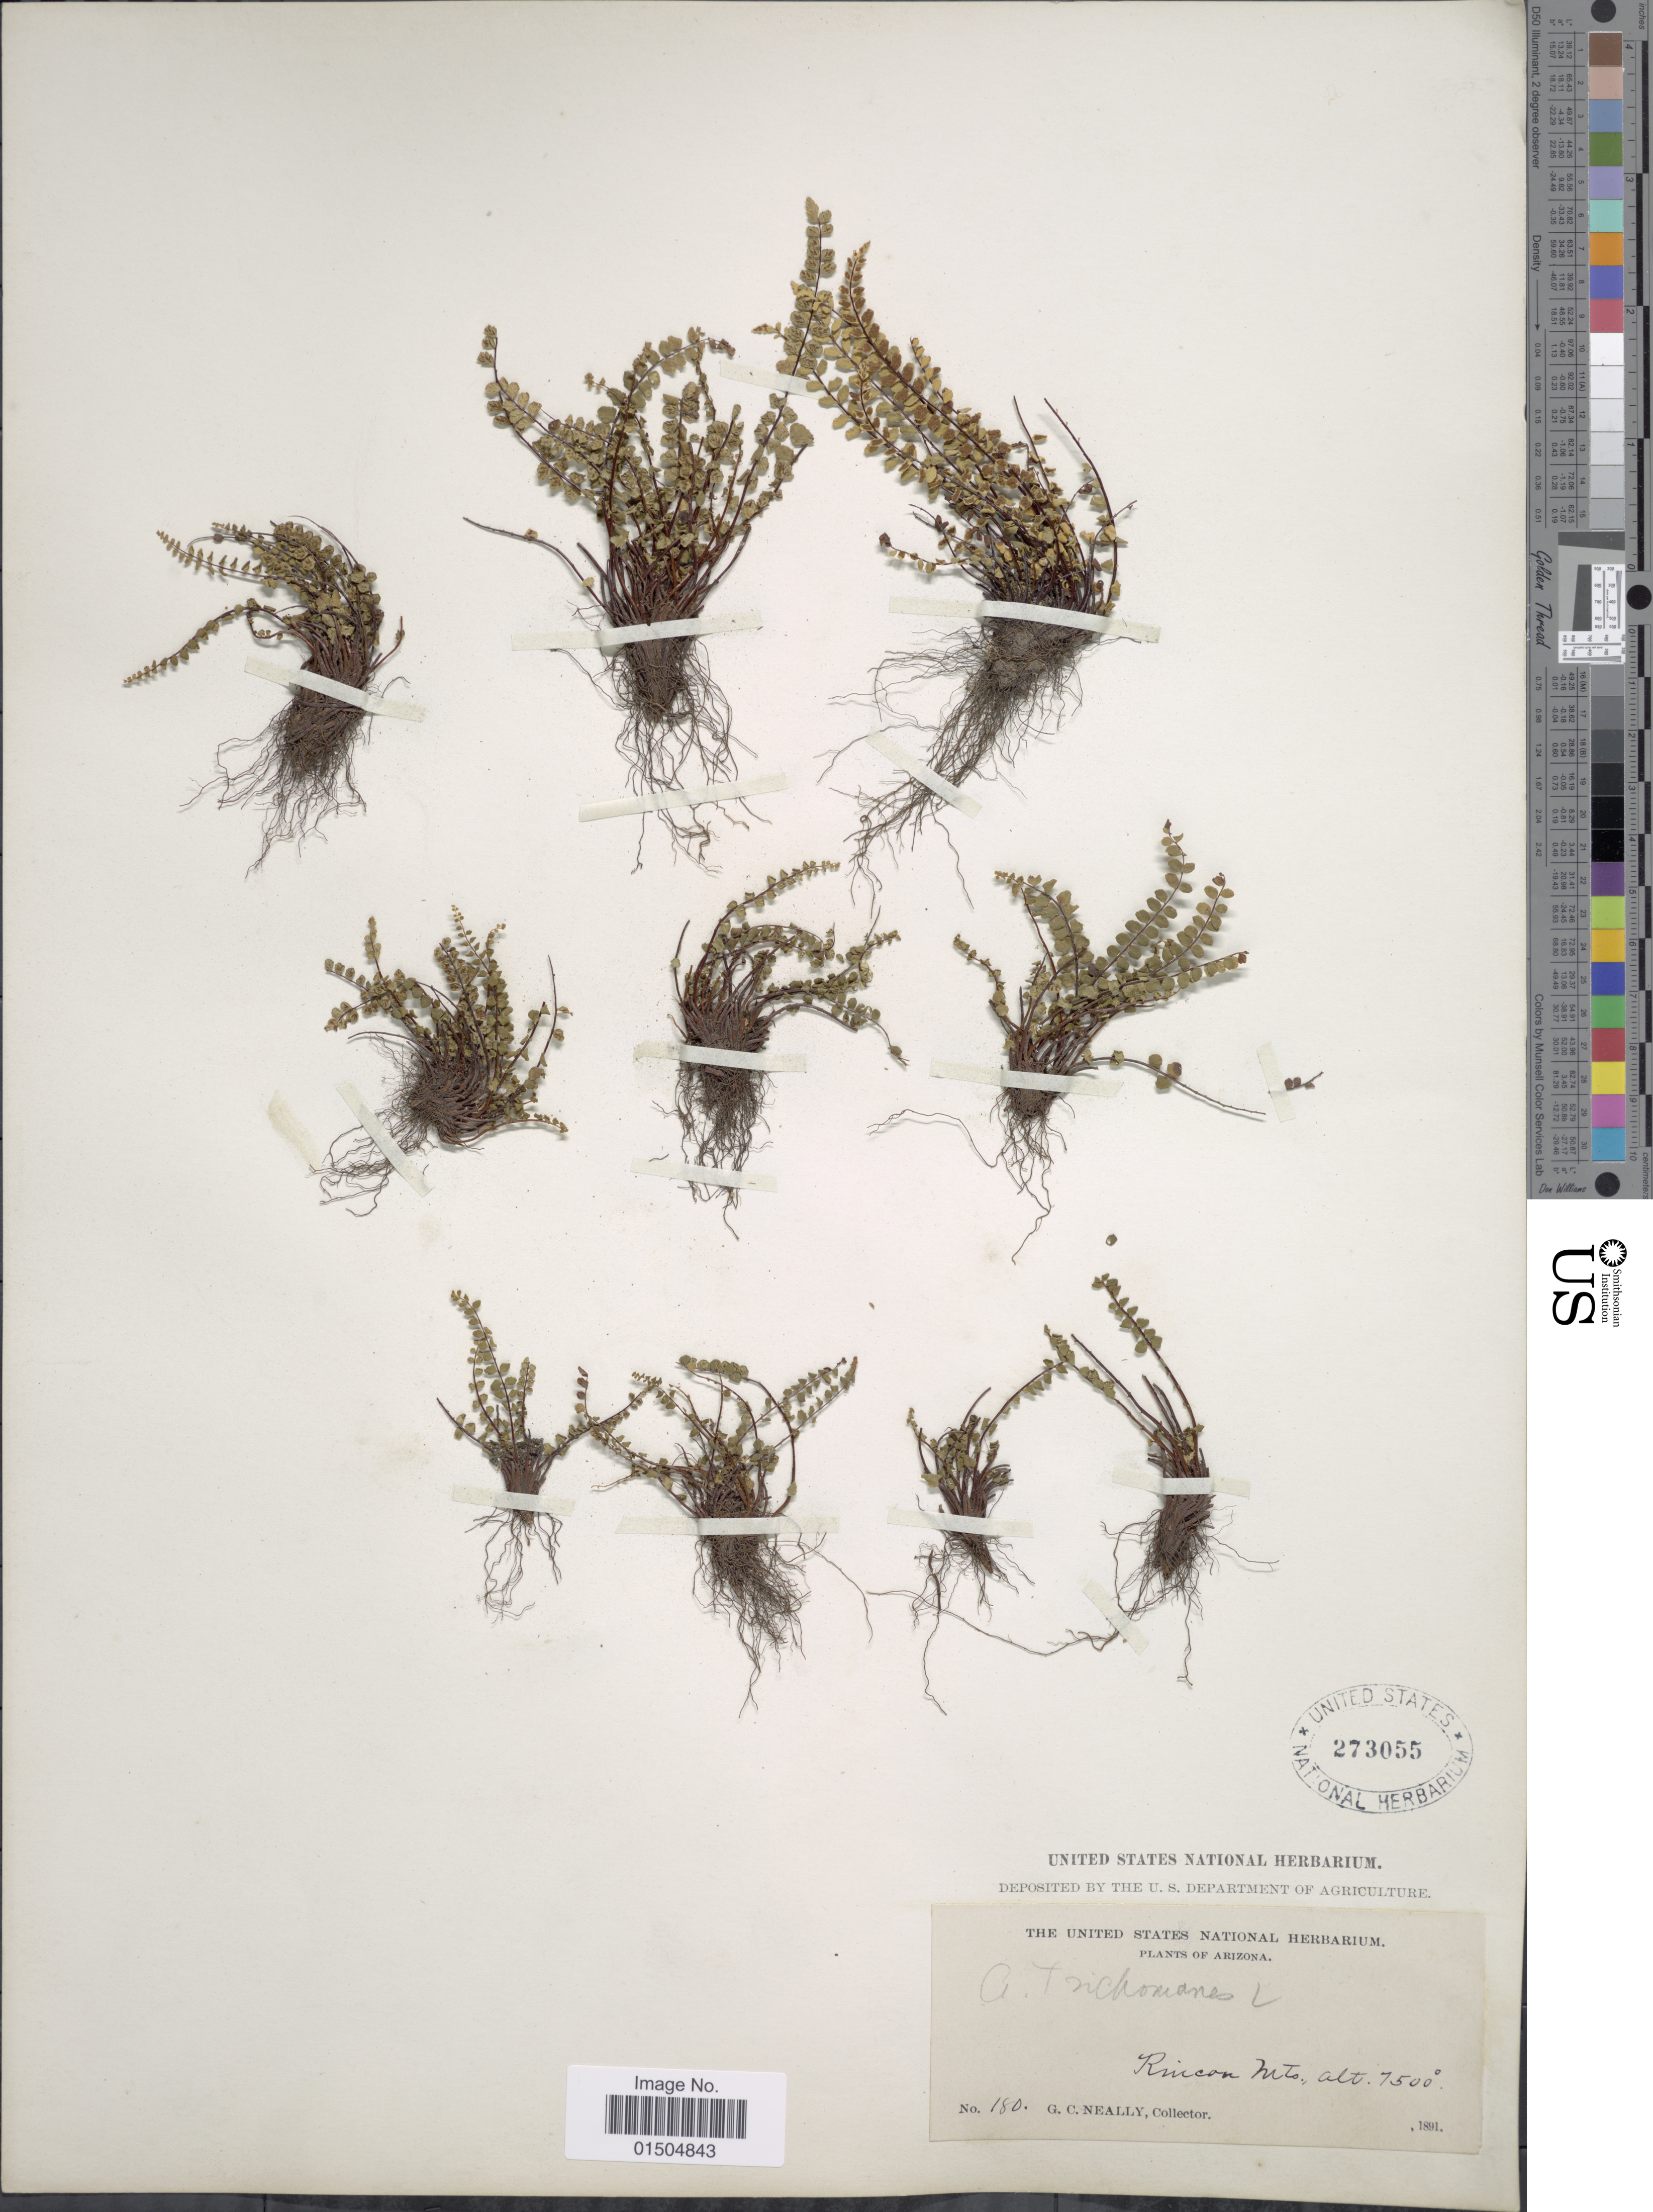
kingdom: Plantae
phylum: Tracheophyta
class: Polypodiopsida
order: Polypodiales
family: Aspleniaceae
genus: Asplenium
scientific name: Asplenium trichomanes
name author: L.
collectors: G. Neally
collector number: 180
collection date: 1891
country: United States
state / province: Arizona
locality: Rincon Mts.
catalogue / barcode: US 273055